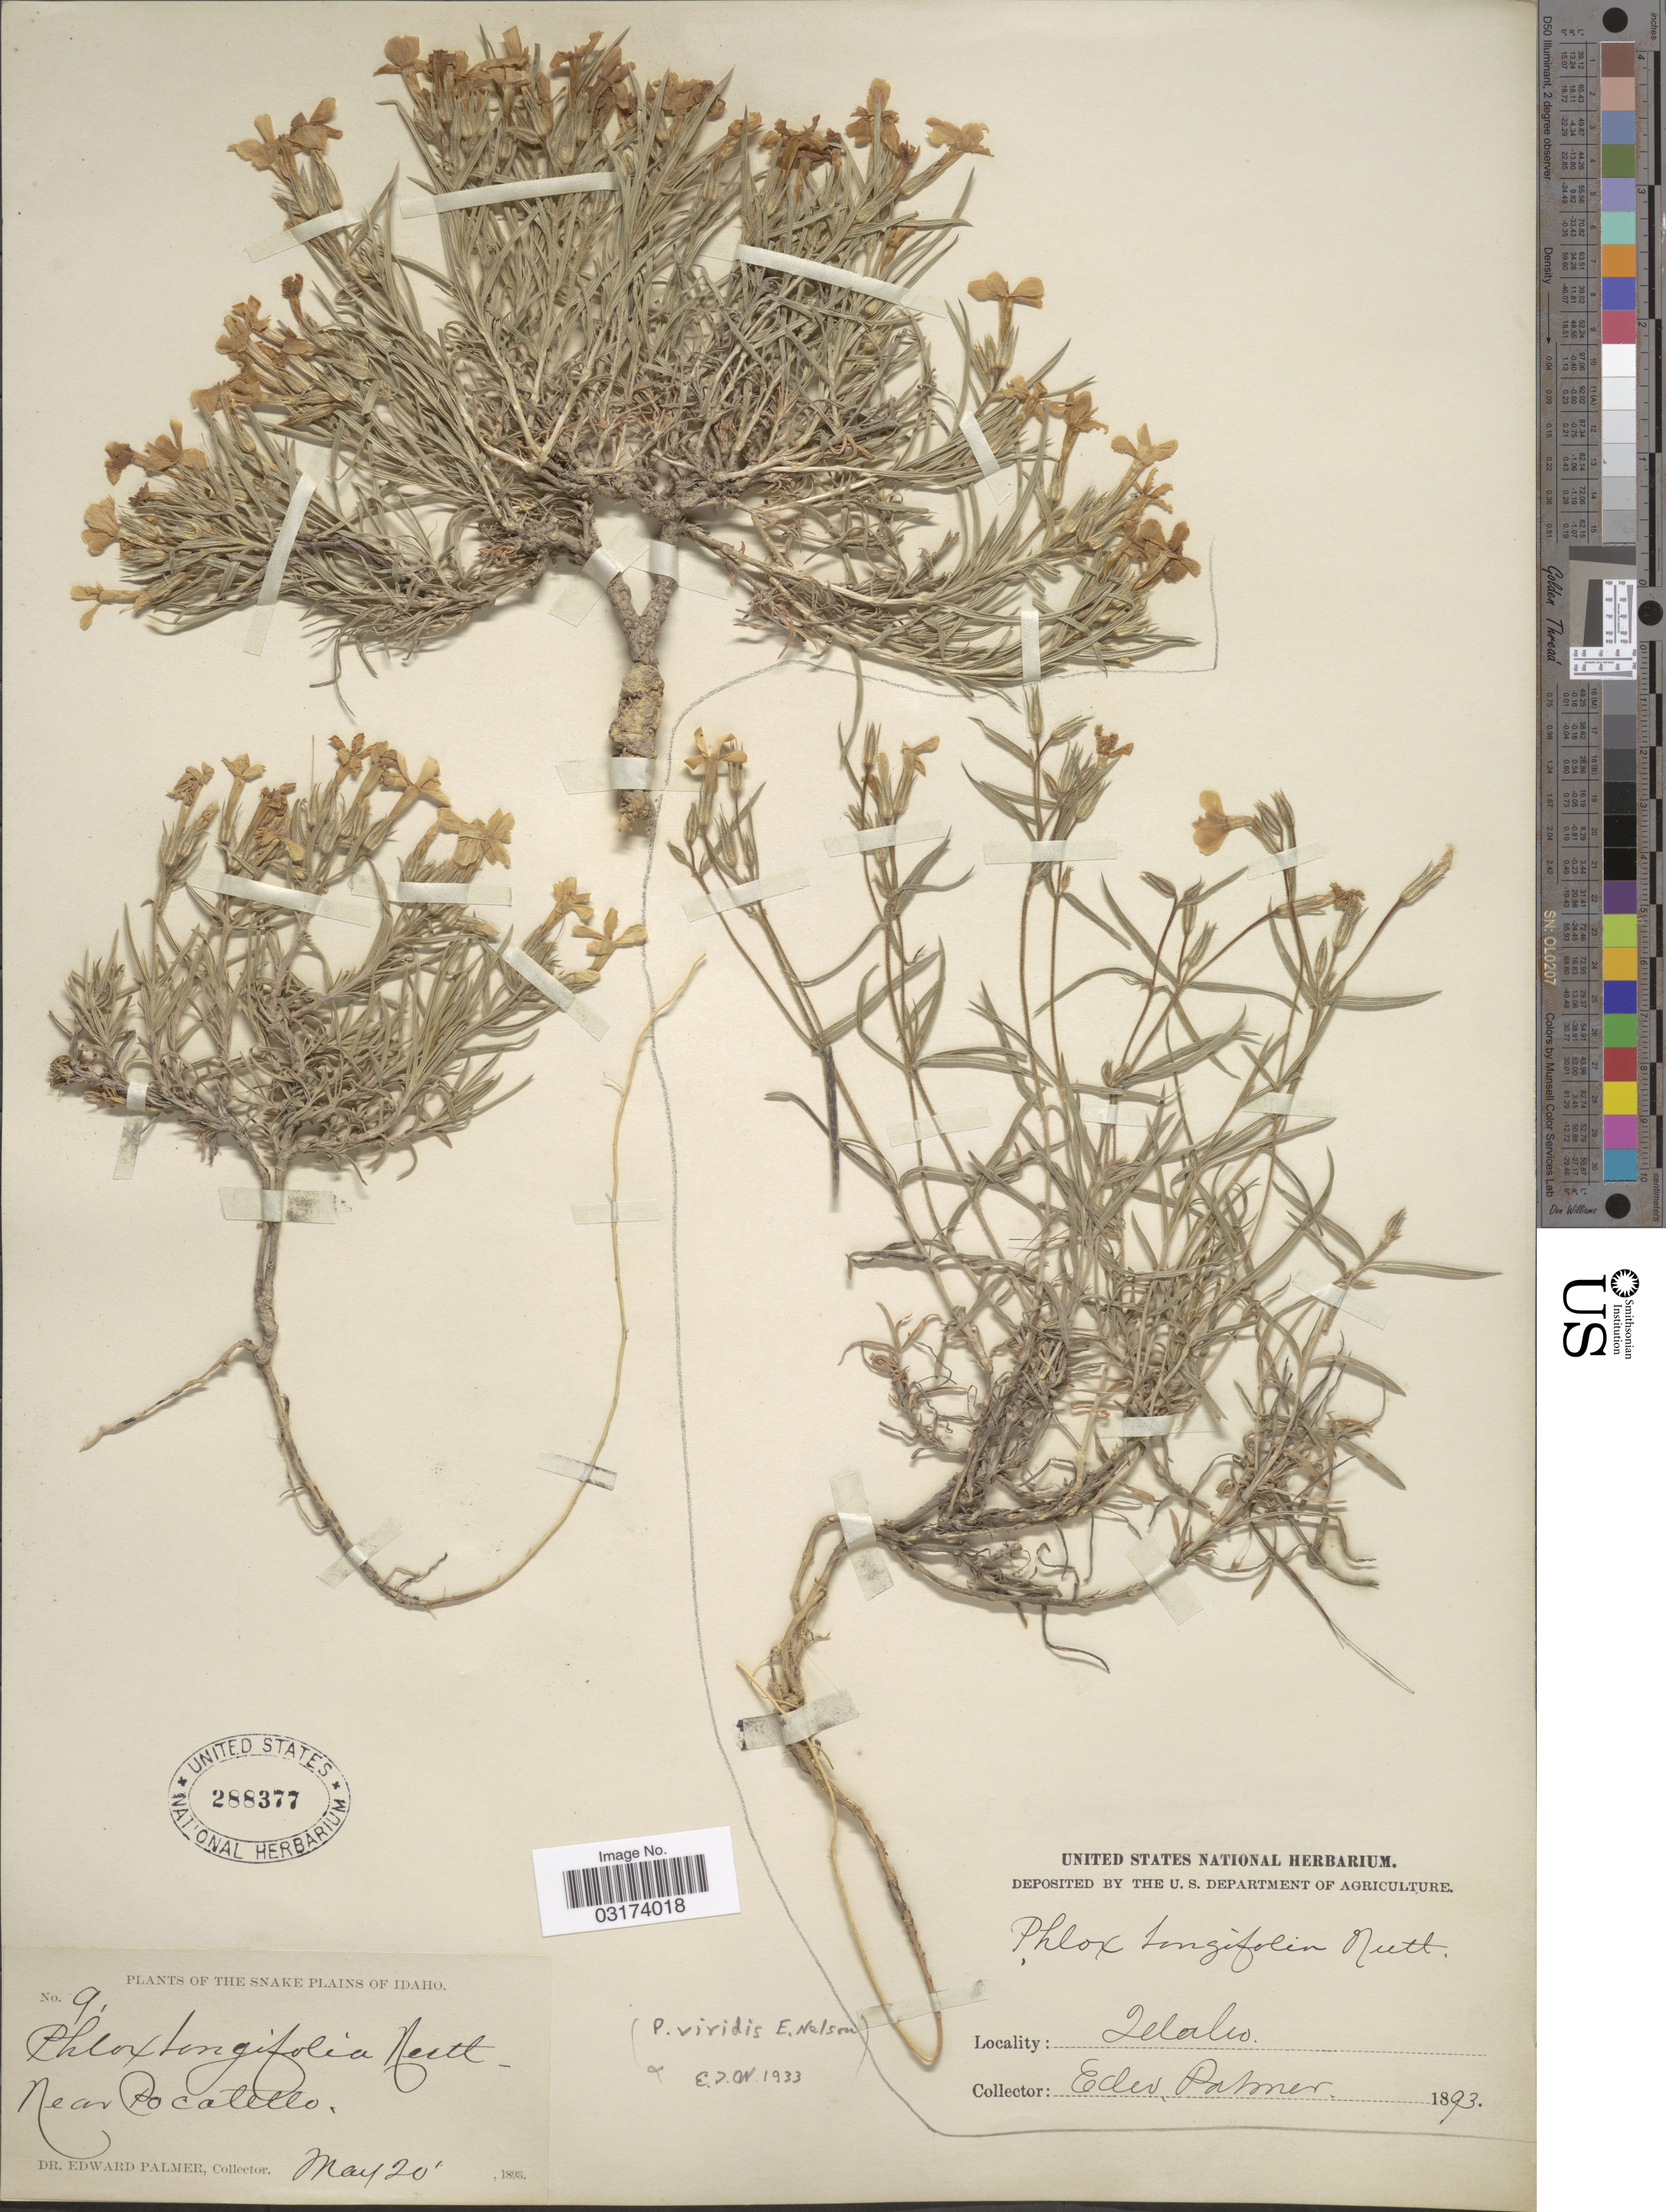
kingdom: Plantae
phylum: Tracheophyta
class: Magnoliopsida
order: Ericales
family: Polemoniaceae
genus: Phlox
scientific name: Phlox viridis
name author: E.E. Nelson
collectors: E. Palmer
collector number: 91*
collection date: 1893-05-20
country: United States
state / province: Idaho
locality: The Snake Plains of Idaho, Near Pocatello.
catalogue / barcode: US 288377